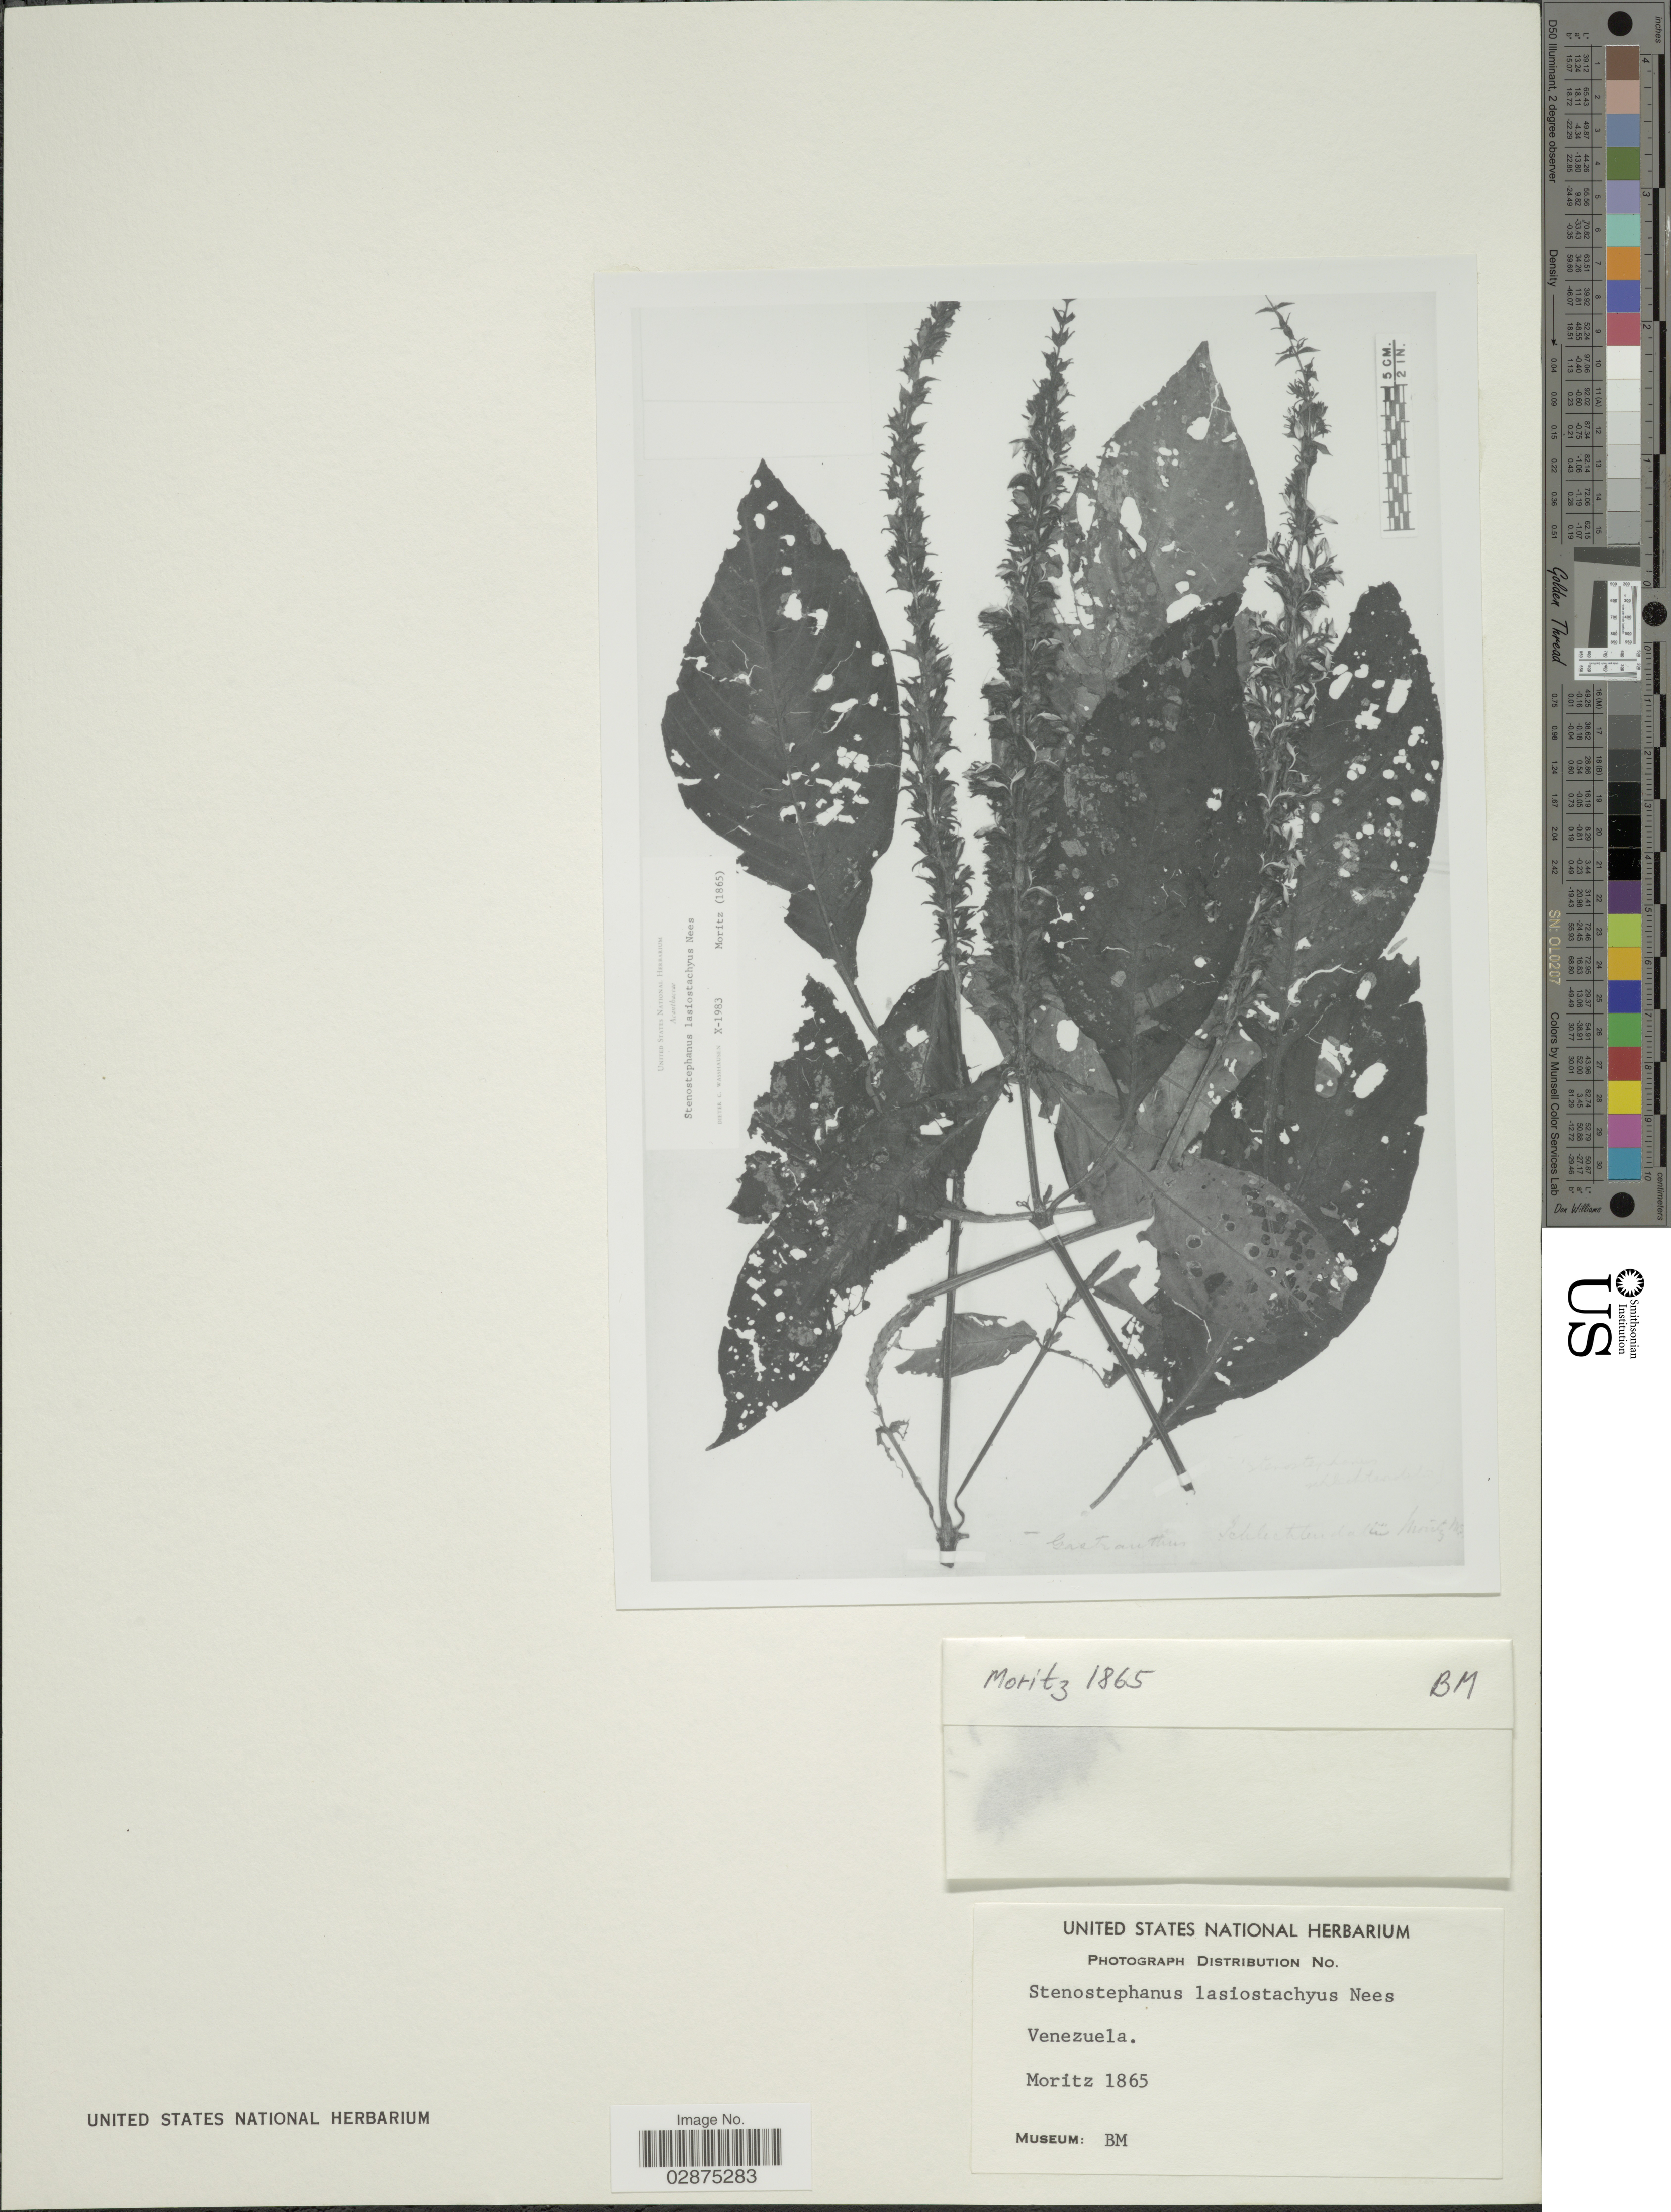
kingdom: Plantae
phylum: Tracheophyta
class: Magnoliopsida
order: Lamiales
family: Acanthaceae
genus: Stenostephanus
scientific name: Stenostephanus lasiostachyus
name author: Nees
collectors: Moritz, --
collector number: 1865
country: Venezuela